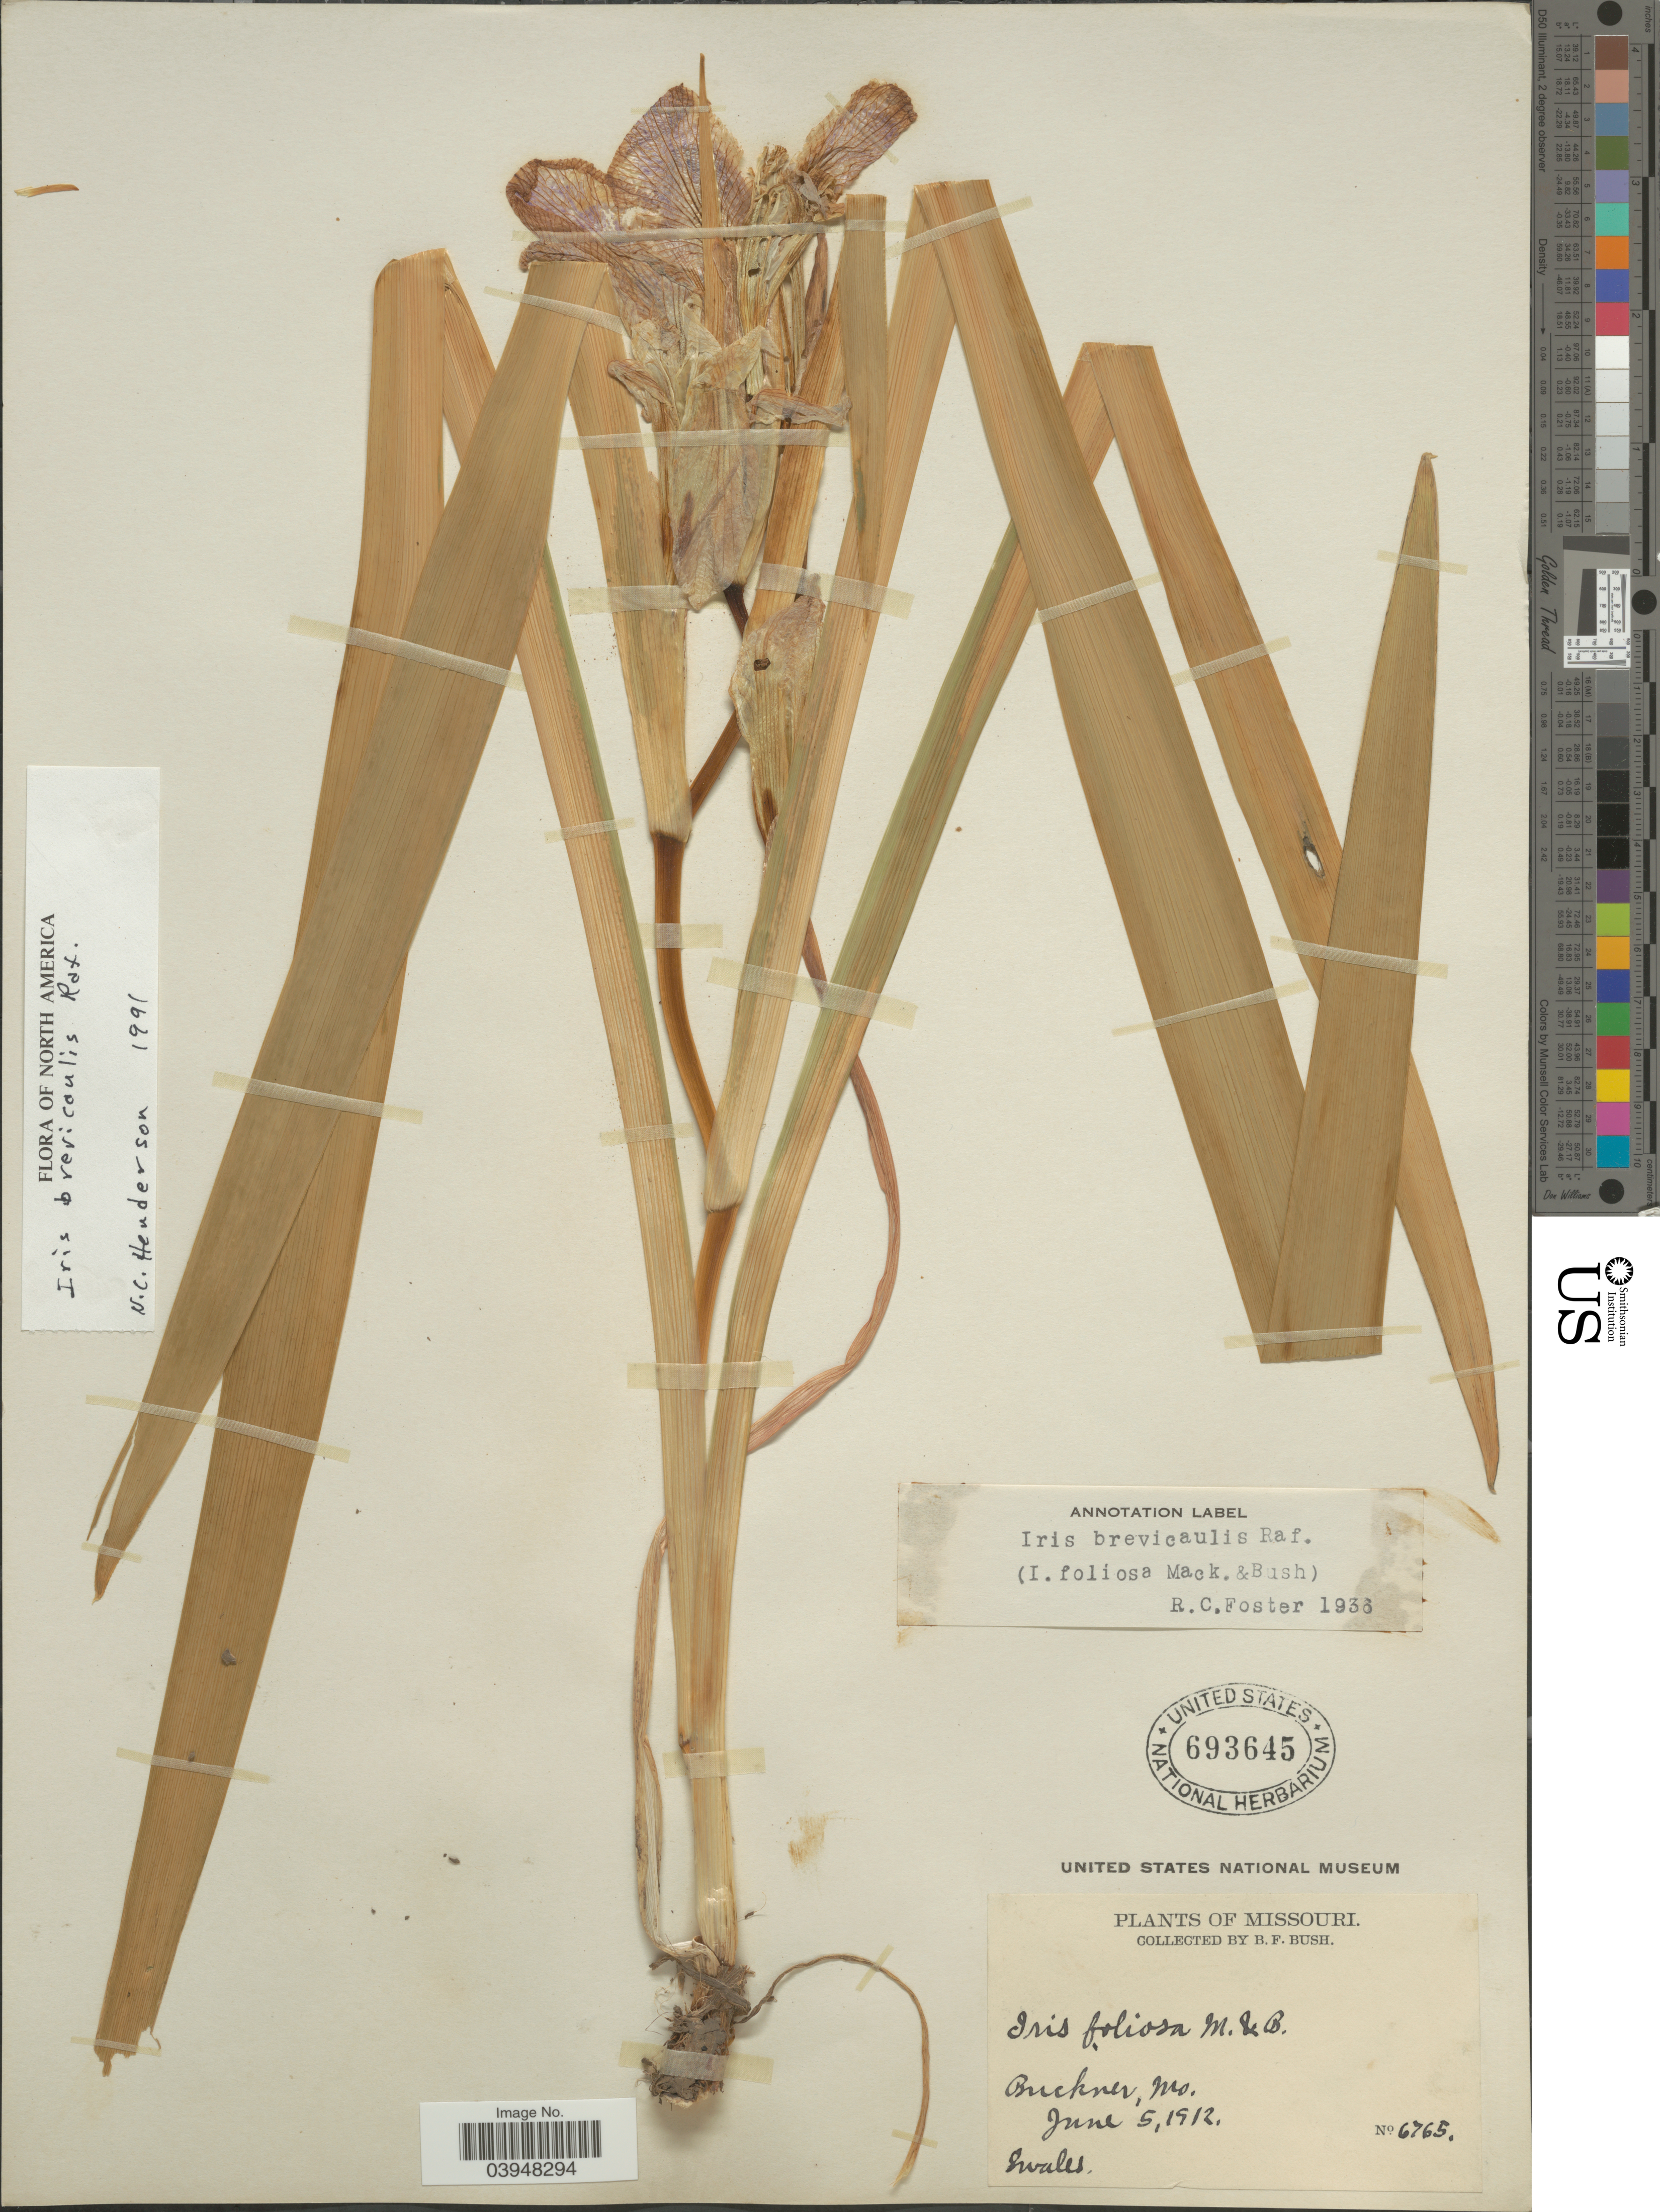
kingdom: Plantae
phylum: Tracheophyta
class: Liliopsida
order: Asparagales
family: Iridaceae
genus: Iris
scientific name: Iris brevicaulis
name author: Raf.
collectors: B. F. Bush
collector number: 6765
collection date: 1912-06-05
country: United States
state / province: Missouri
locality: Buckner.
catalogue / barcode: US 693645